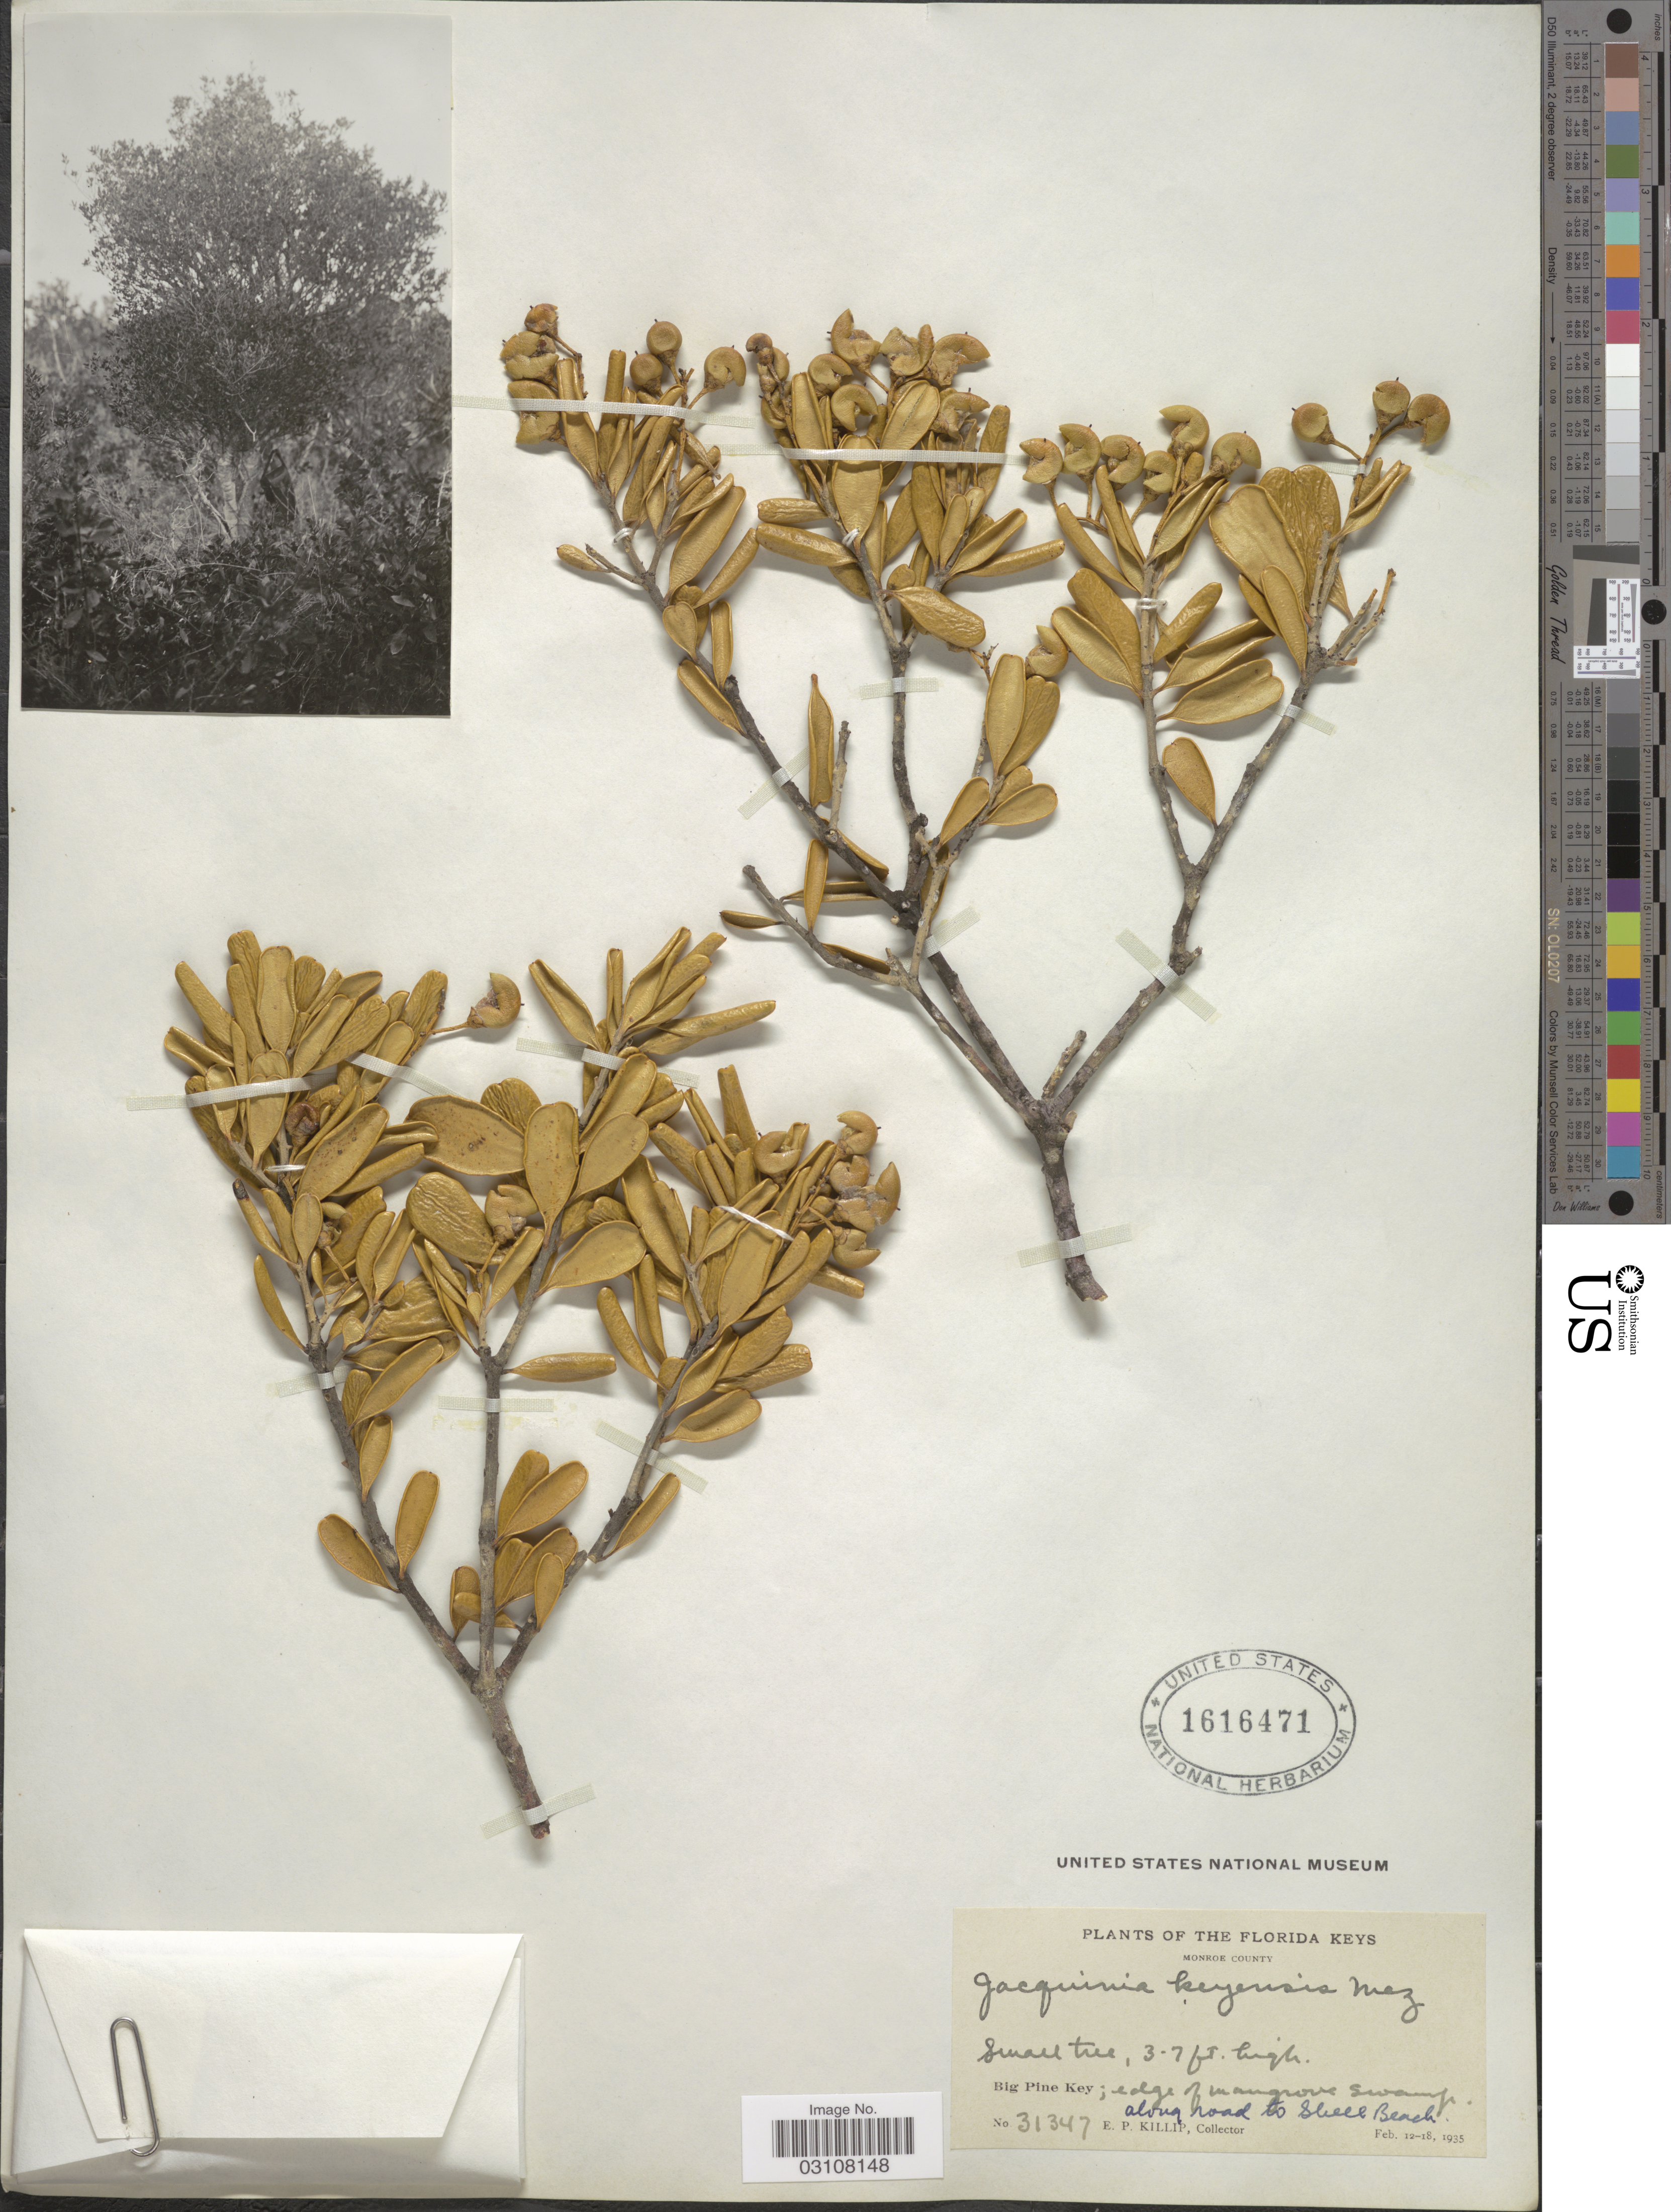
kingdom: Plantae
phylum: Tracheophyta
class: Magnoliopsida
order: Ericales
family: Primulaceae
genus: Jacquinia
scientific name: Jacquinia keyensis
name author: Mez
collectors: E. P. Killip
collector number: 31347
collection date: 1935-02-12/1935-02-18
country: United States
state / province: Florida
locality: The Florida Keys, Monroe County, Big Pine Key; edge of mangrove Swamp. Along road to Shell Beach.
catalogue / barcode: US 1616471